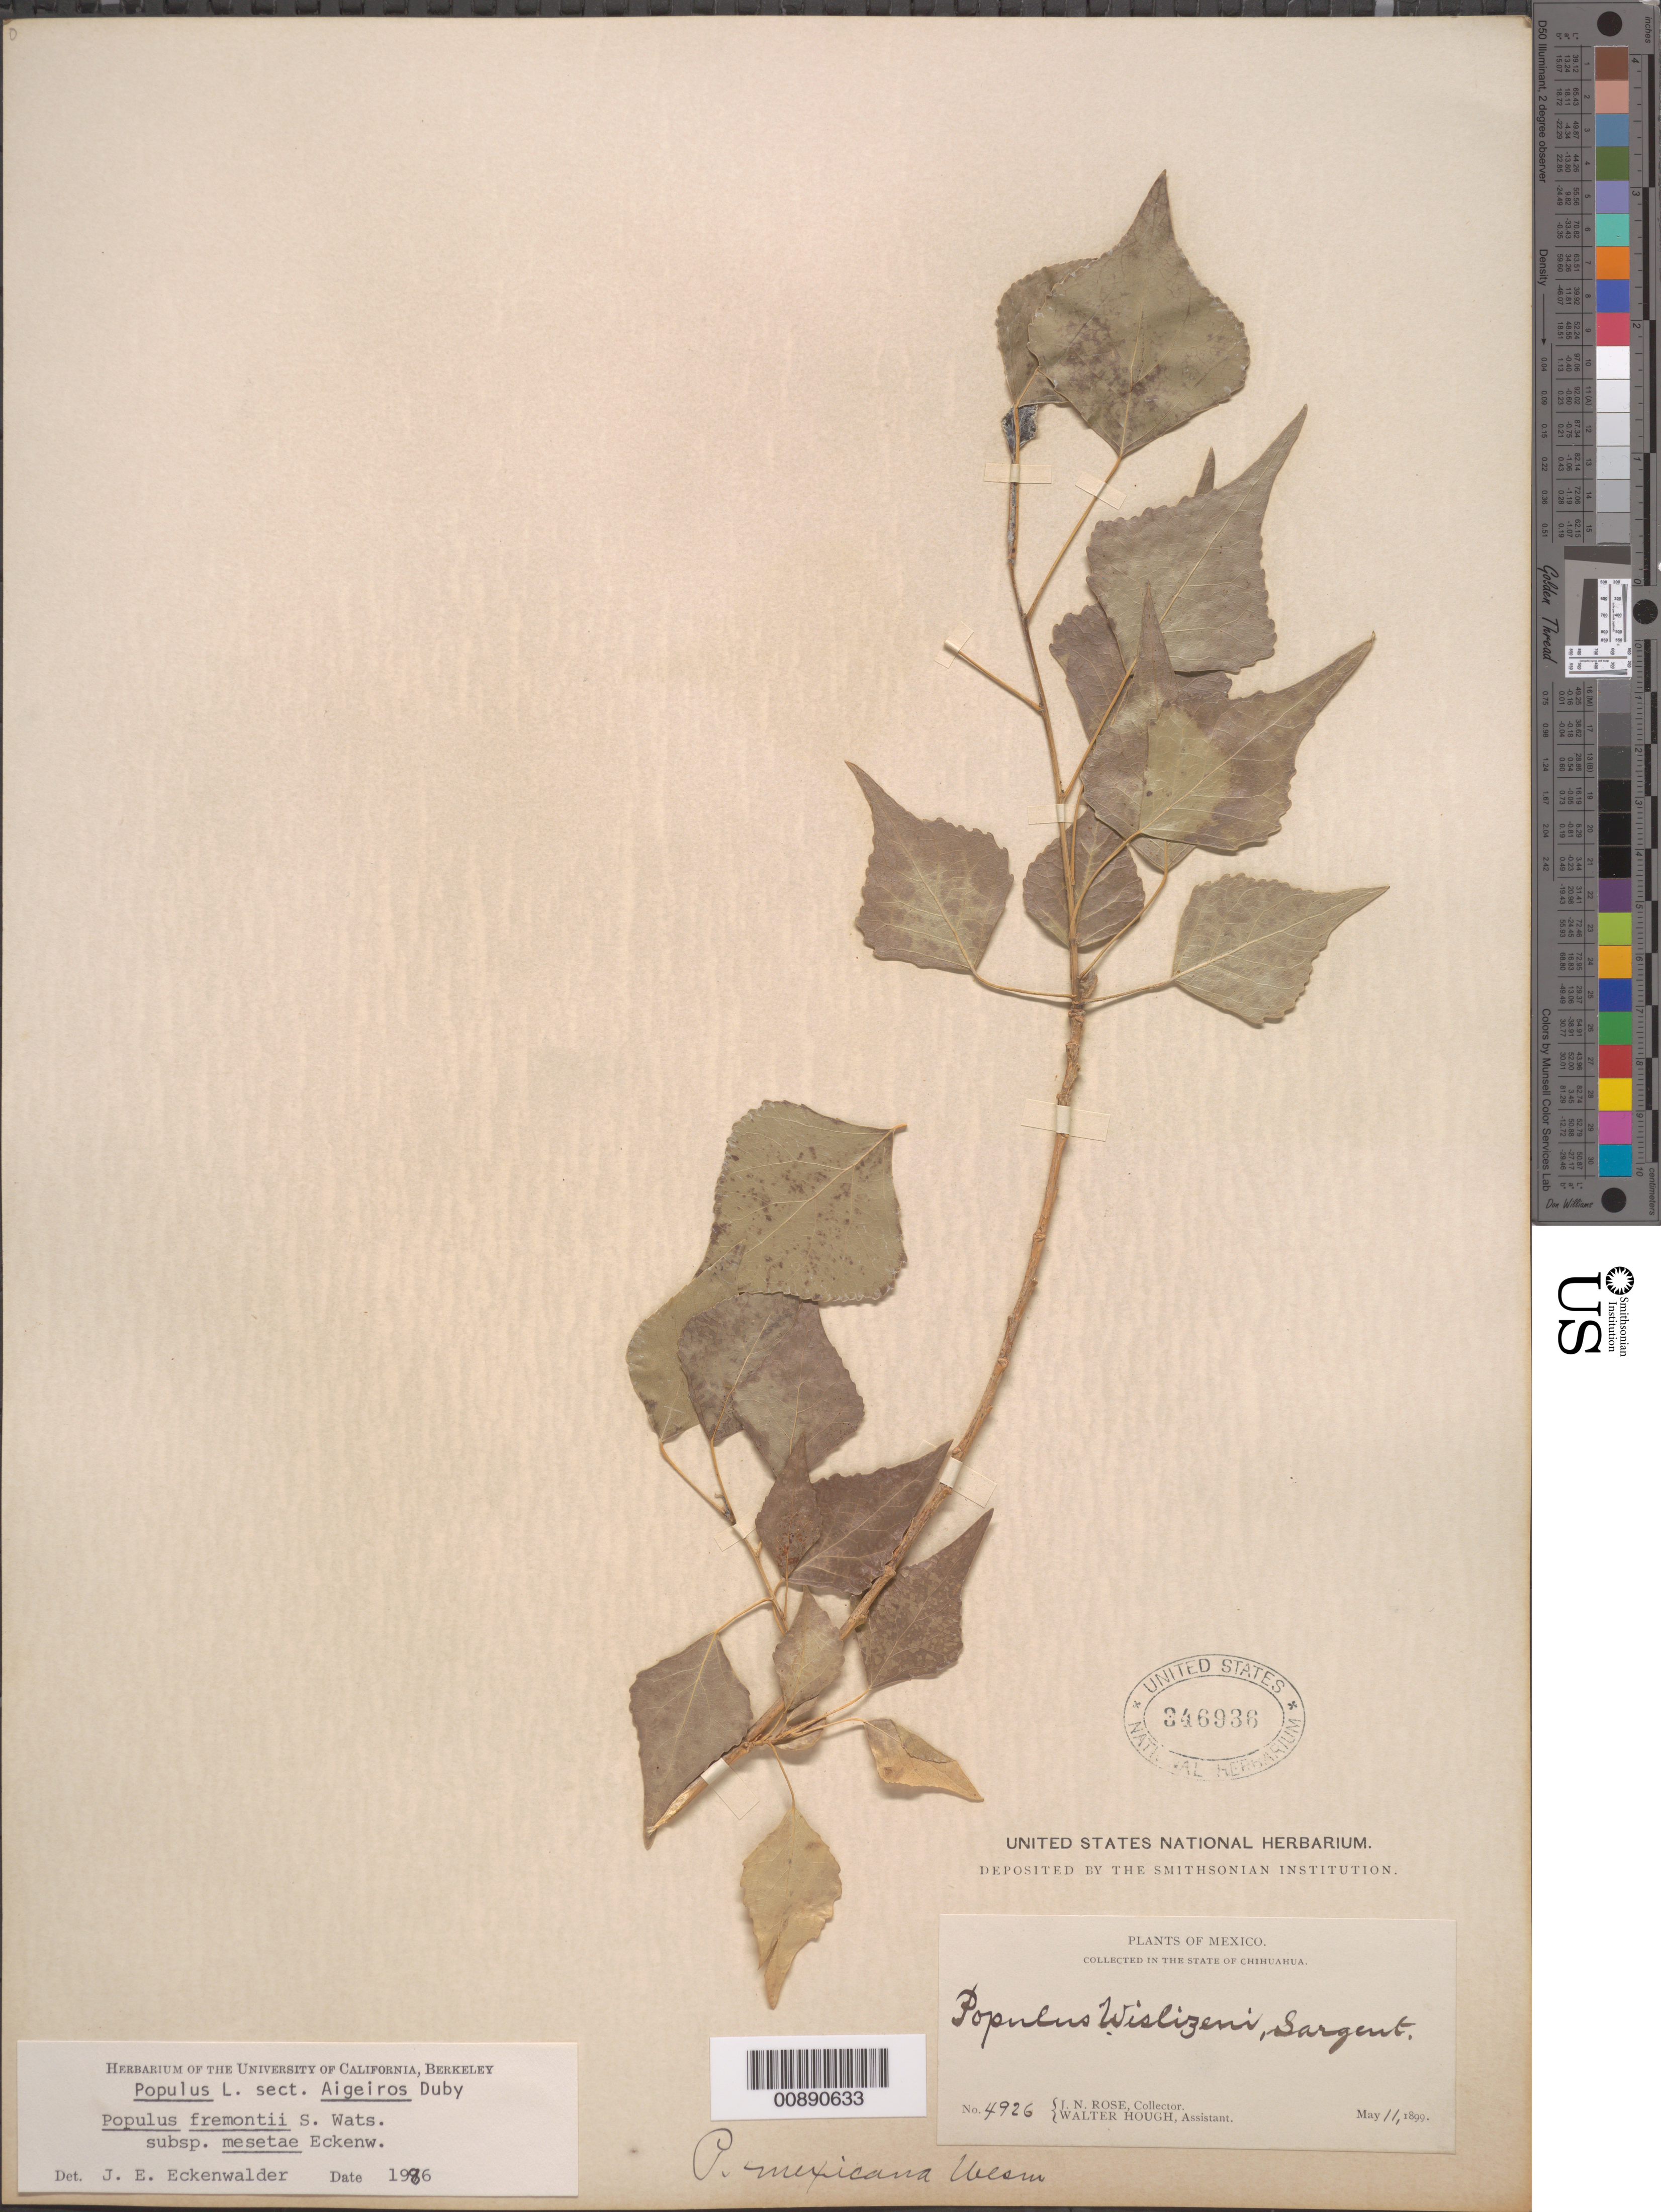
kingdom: Plantae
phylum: Tracheophyta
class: Magnoliopsida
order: Malpighiales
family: Salicaceae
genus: Populus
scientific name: Populus fremontii subsp. mesetae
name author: Eckenw.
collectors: J. N. Rose & W. Hough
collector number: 4926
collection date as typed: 11 May 1899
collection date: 1899-05-11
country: Mexico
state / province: Chihuahua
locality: Chihuahua.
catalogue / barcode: US 346936